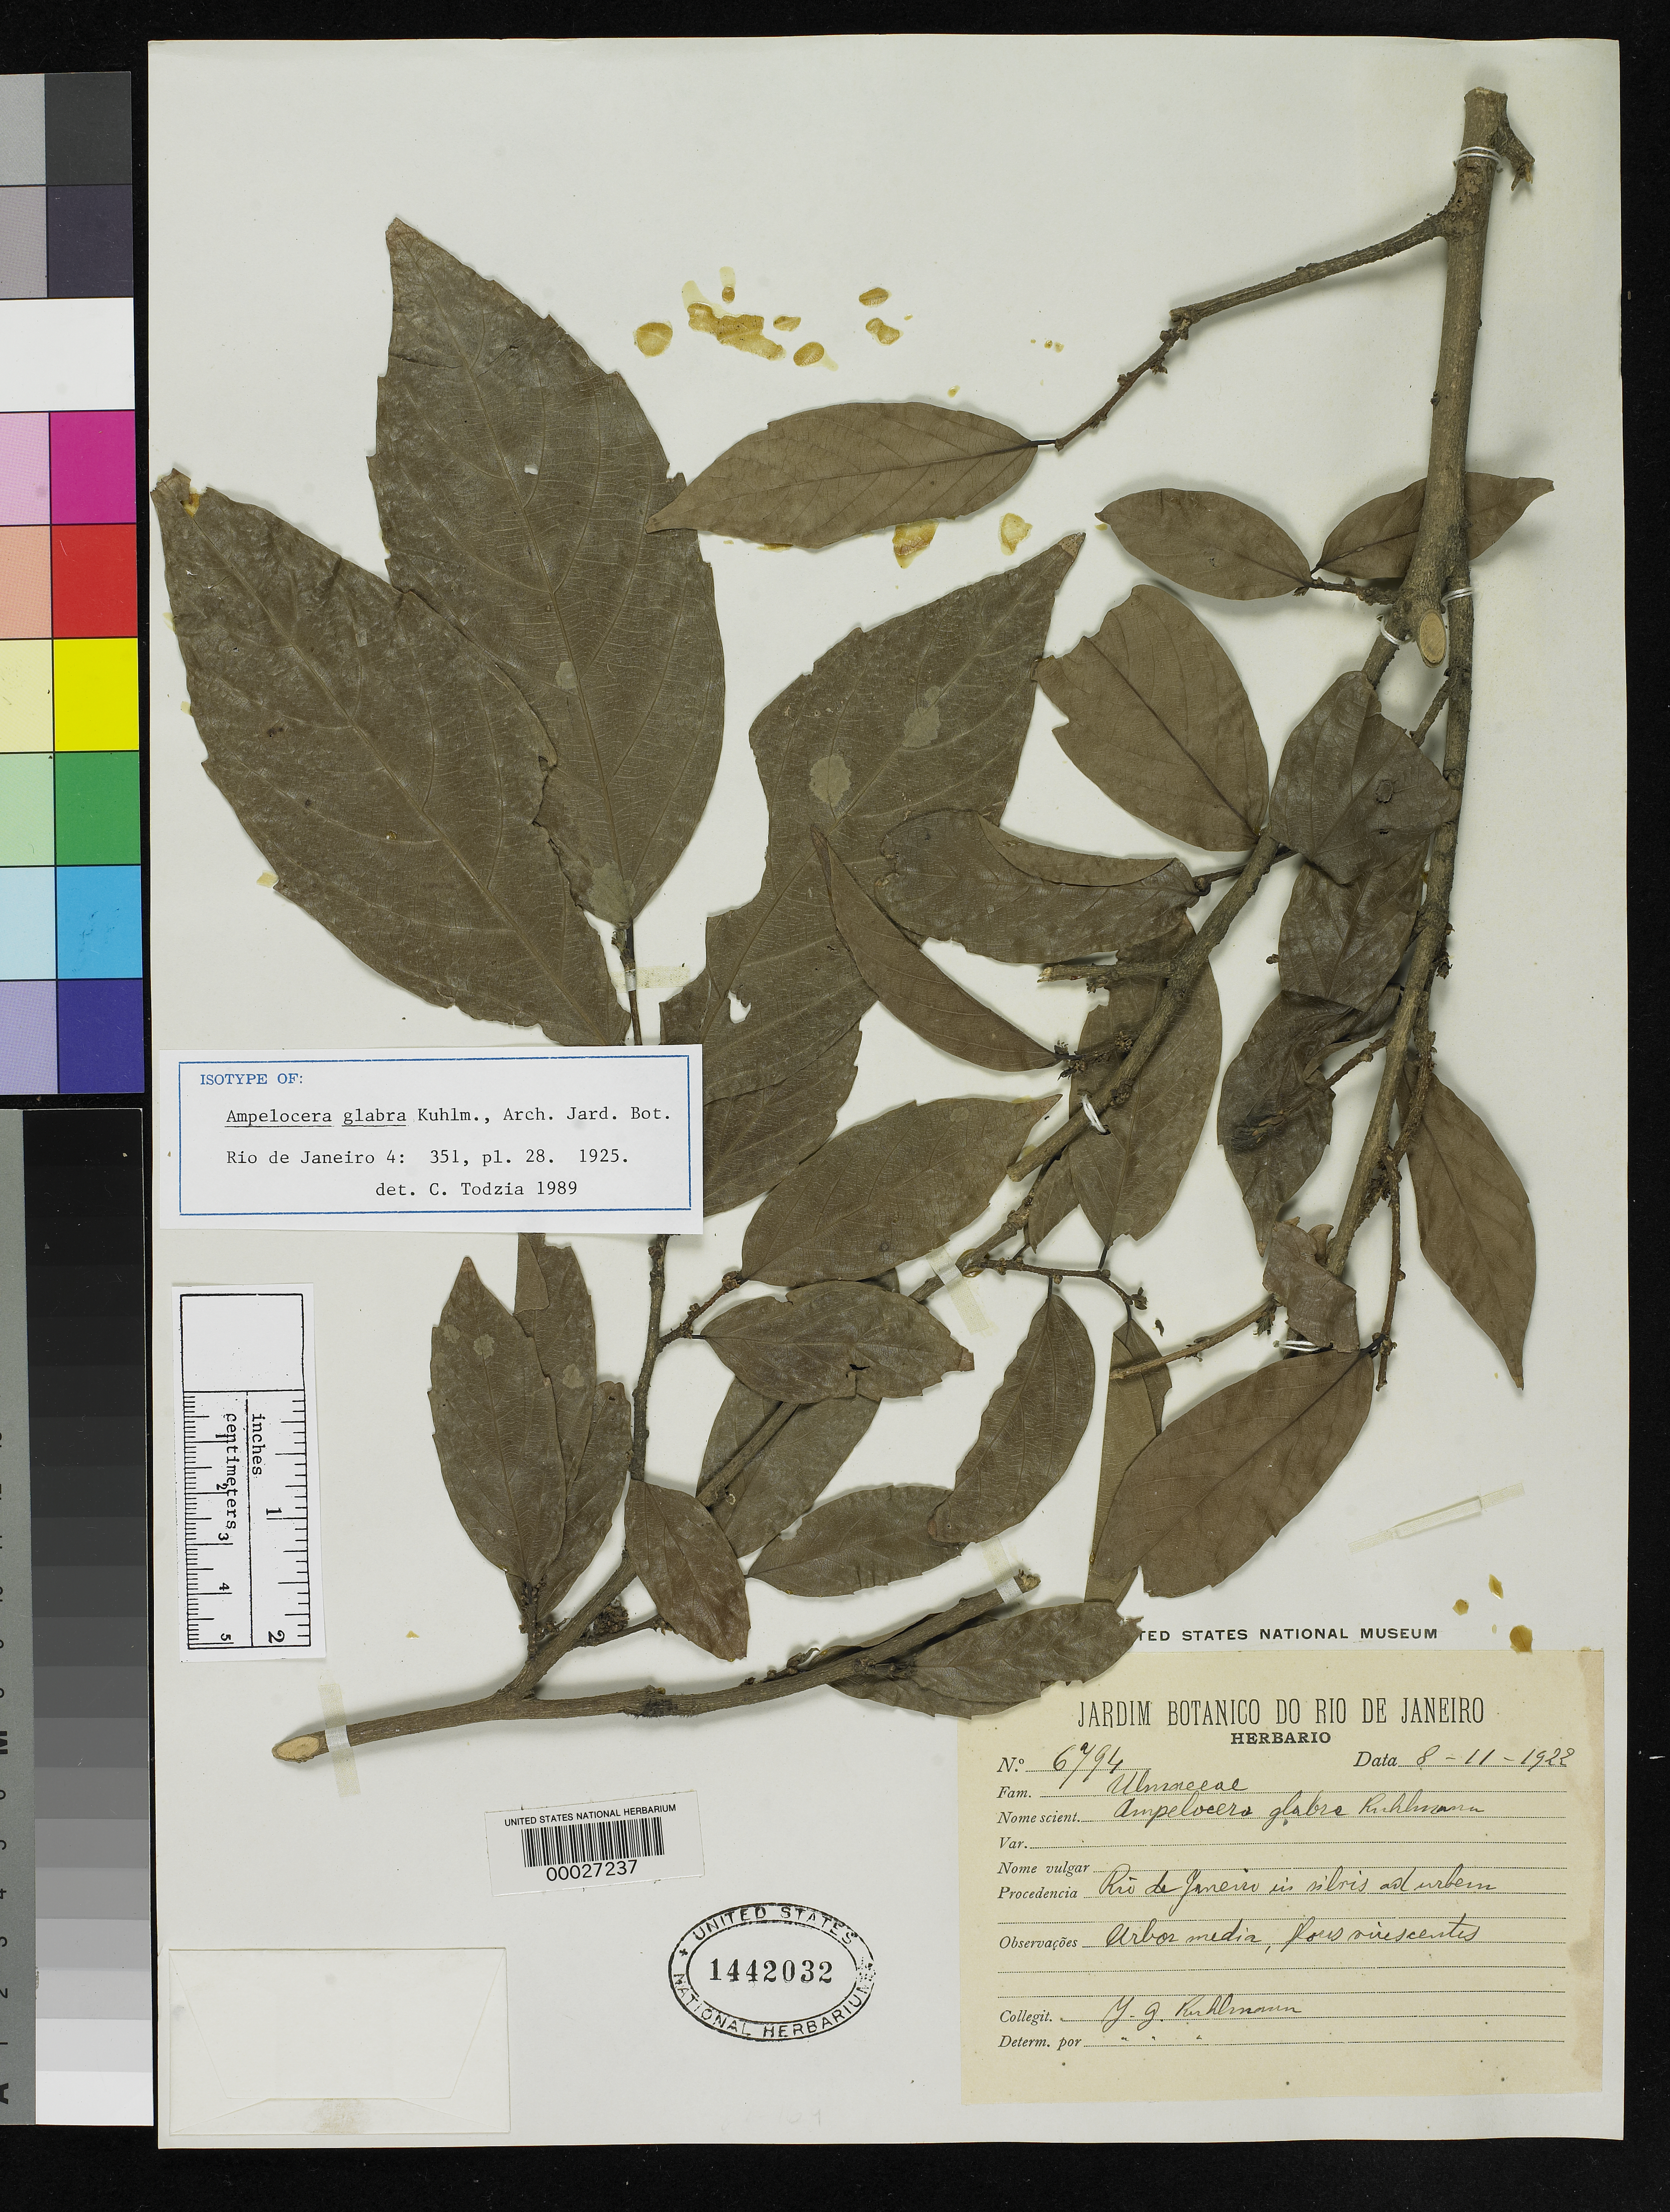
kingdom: Plantae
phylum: Tracheophyta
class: Magnoliopsida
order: Rosales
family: Cannabaceae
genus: Ampelocera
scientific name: Ampelocera glabra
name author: Kuhlm.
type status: Isotype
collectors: J. G. Kuhlmann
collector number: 6794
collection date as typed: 08 Nov 1922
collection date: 1922-11-08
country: Brazil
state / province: Rio de Janeiro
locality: Donna Martha.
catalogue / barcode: US 1442032